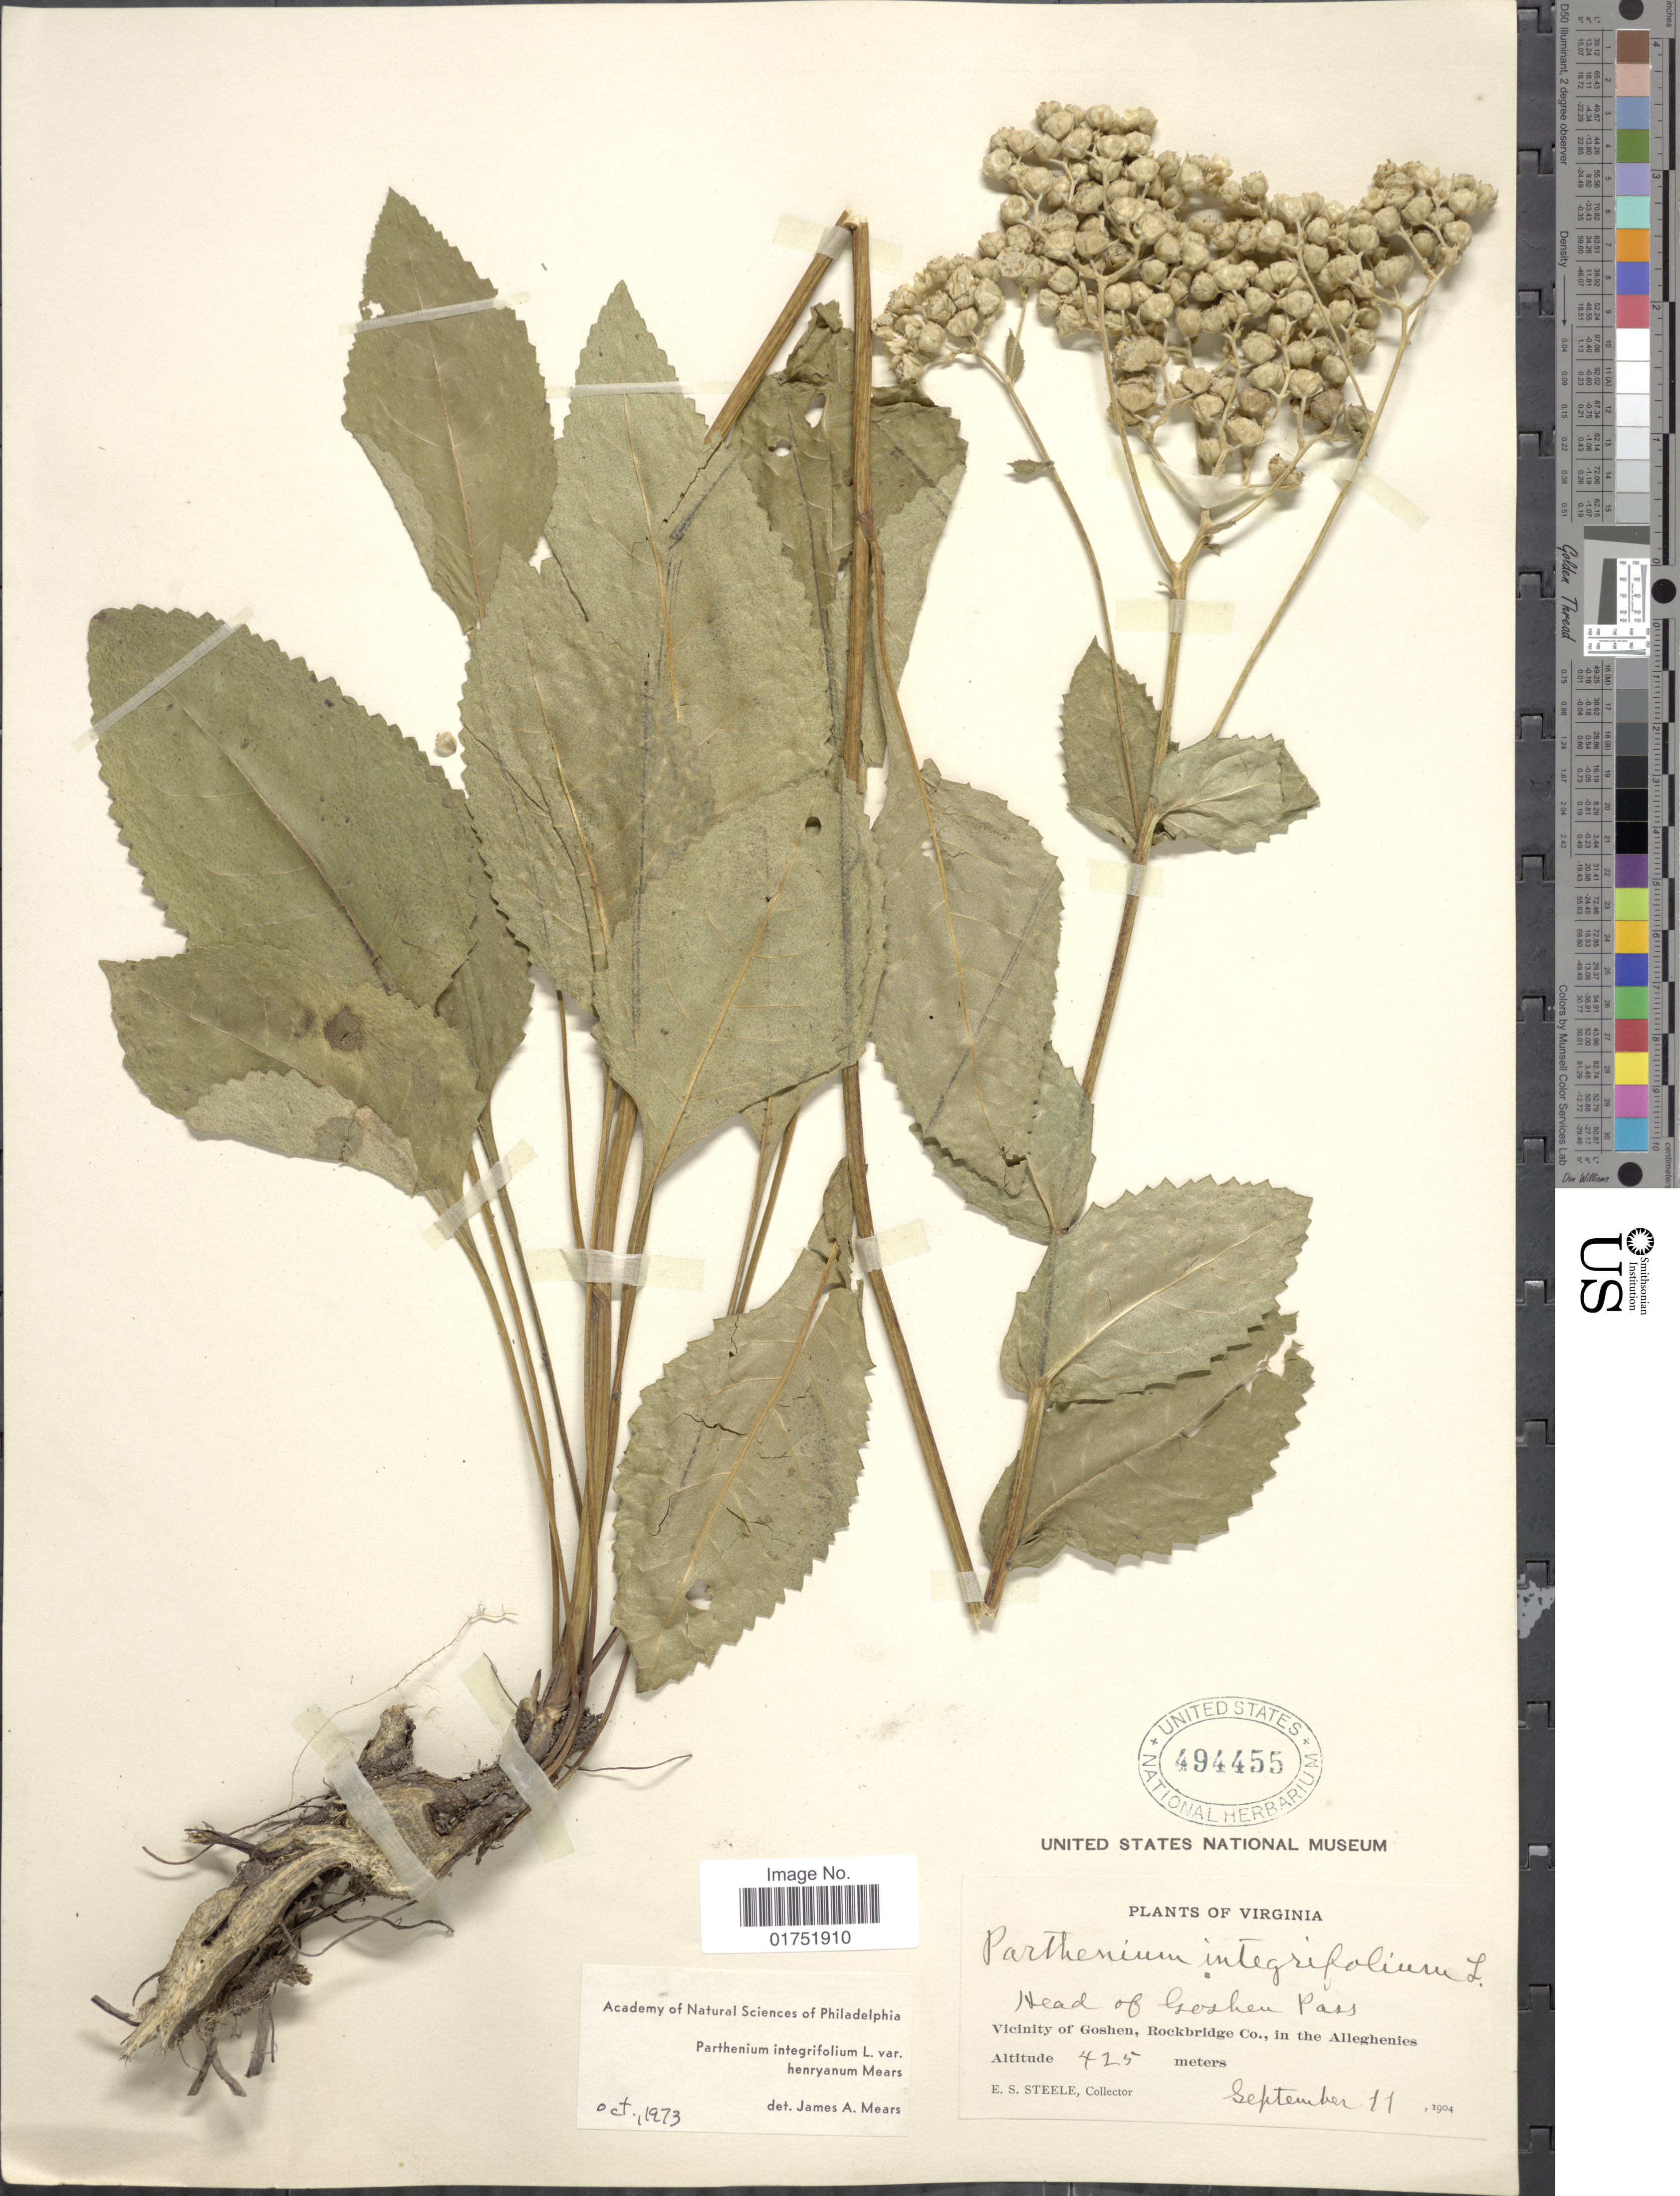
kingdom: Plantae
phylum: Tracheophyta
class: Magnoliopsida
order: Asterales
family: Asteraceae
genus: Parthenium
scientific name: Parthenium integrifolium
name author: L.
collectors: E. Steele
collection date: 1904-09-11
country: United States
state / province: Virginia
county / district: Rockbridge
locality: Head of Goshen Pass, Vicinity of Goshen, Rockbridge Co., in the Alleghenies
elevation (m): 425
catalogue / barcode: US 494455